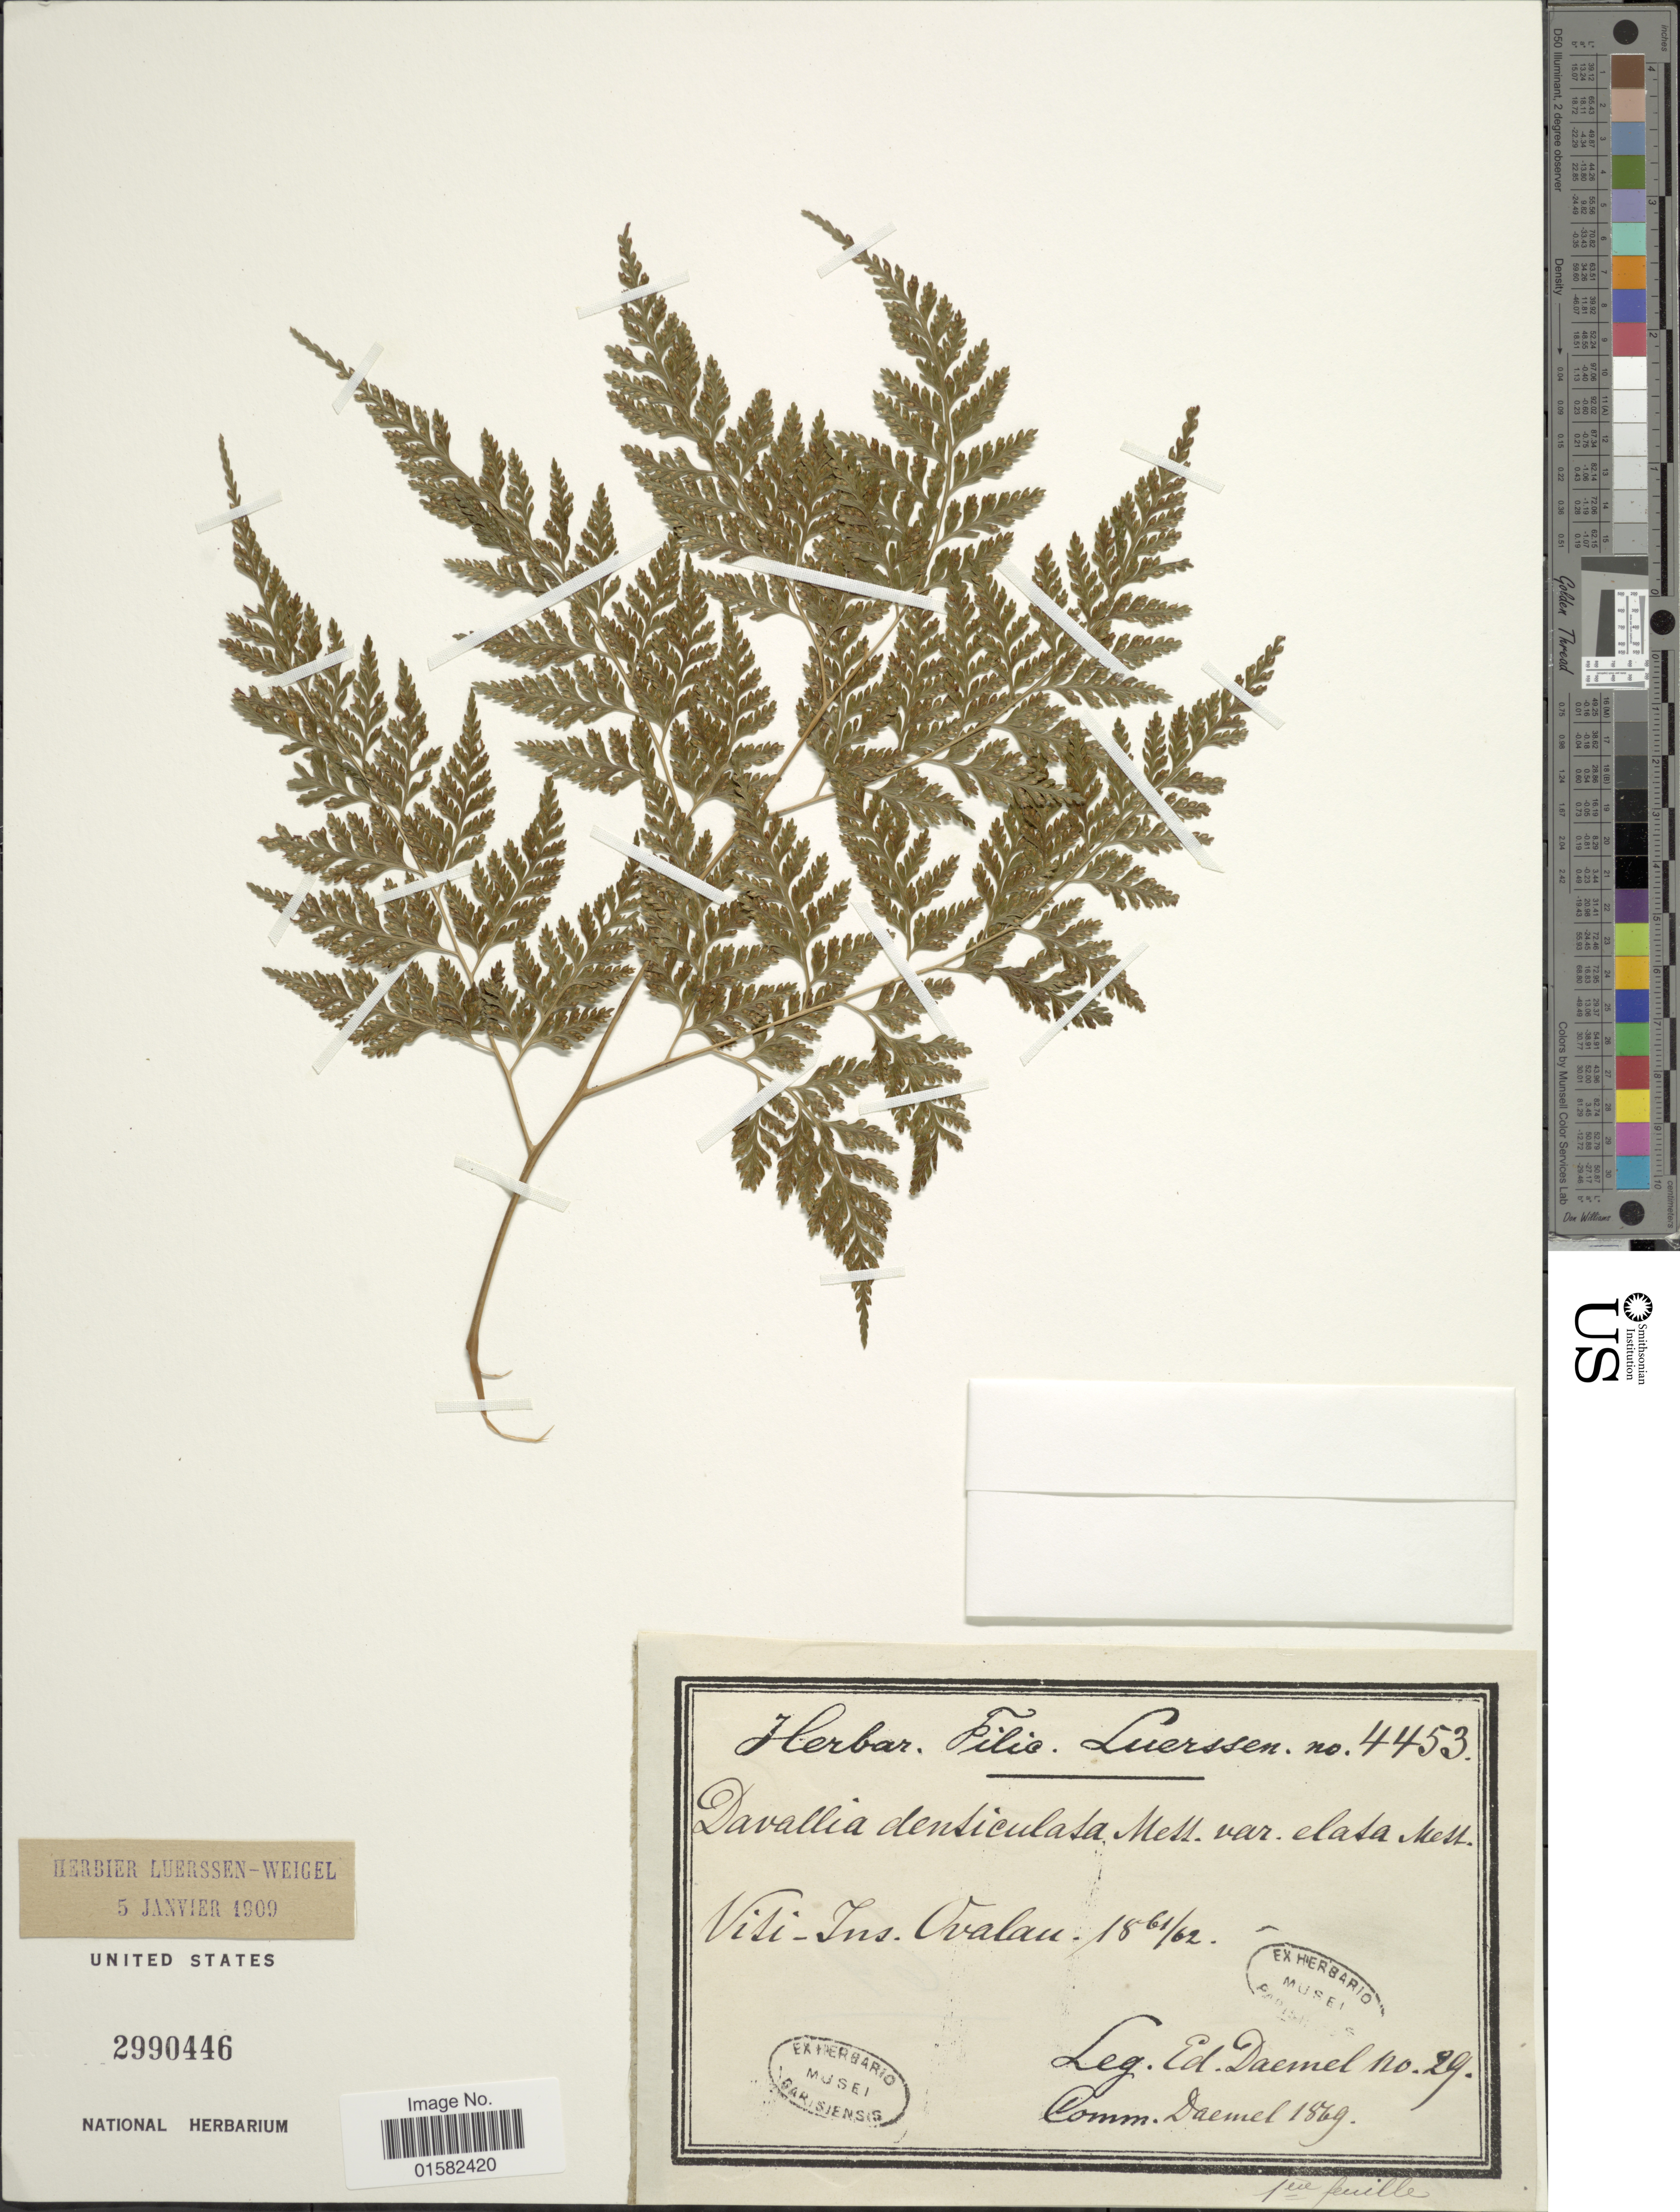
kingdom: Plantae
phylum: Tracheophyta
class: Polypodiopsida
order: Polypodiales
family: Davalliaceae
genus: Wibelia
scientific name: Wibelia denticulata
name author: (Burm. f.) M. Kato & Tsutsumi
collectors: E. Daemel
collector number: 29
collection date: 1861/1862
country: Fiji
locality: Visi-ins Ovalau [interpreted]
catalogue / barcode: US 2990445